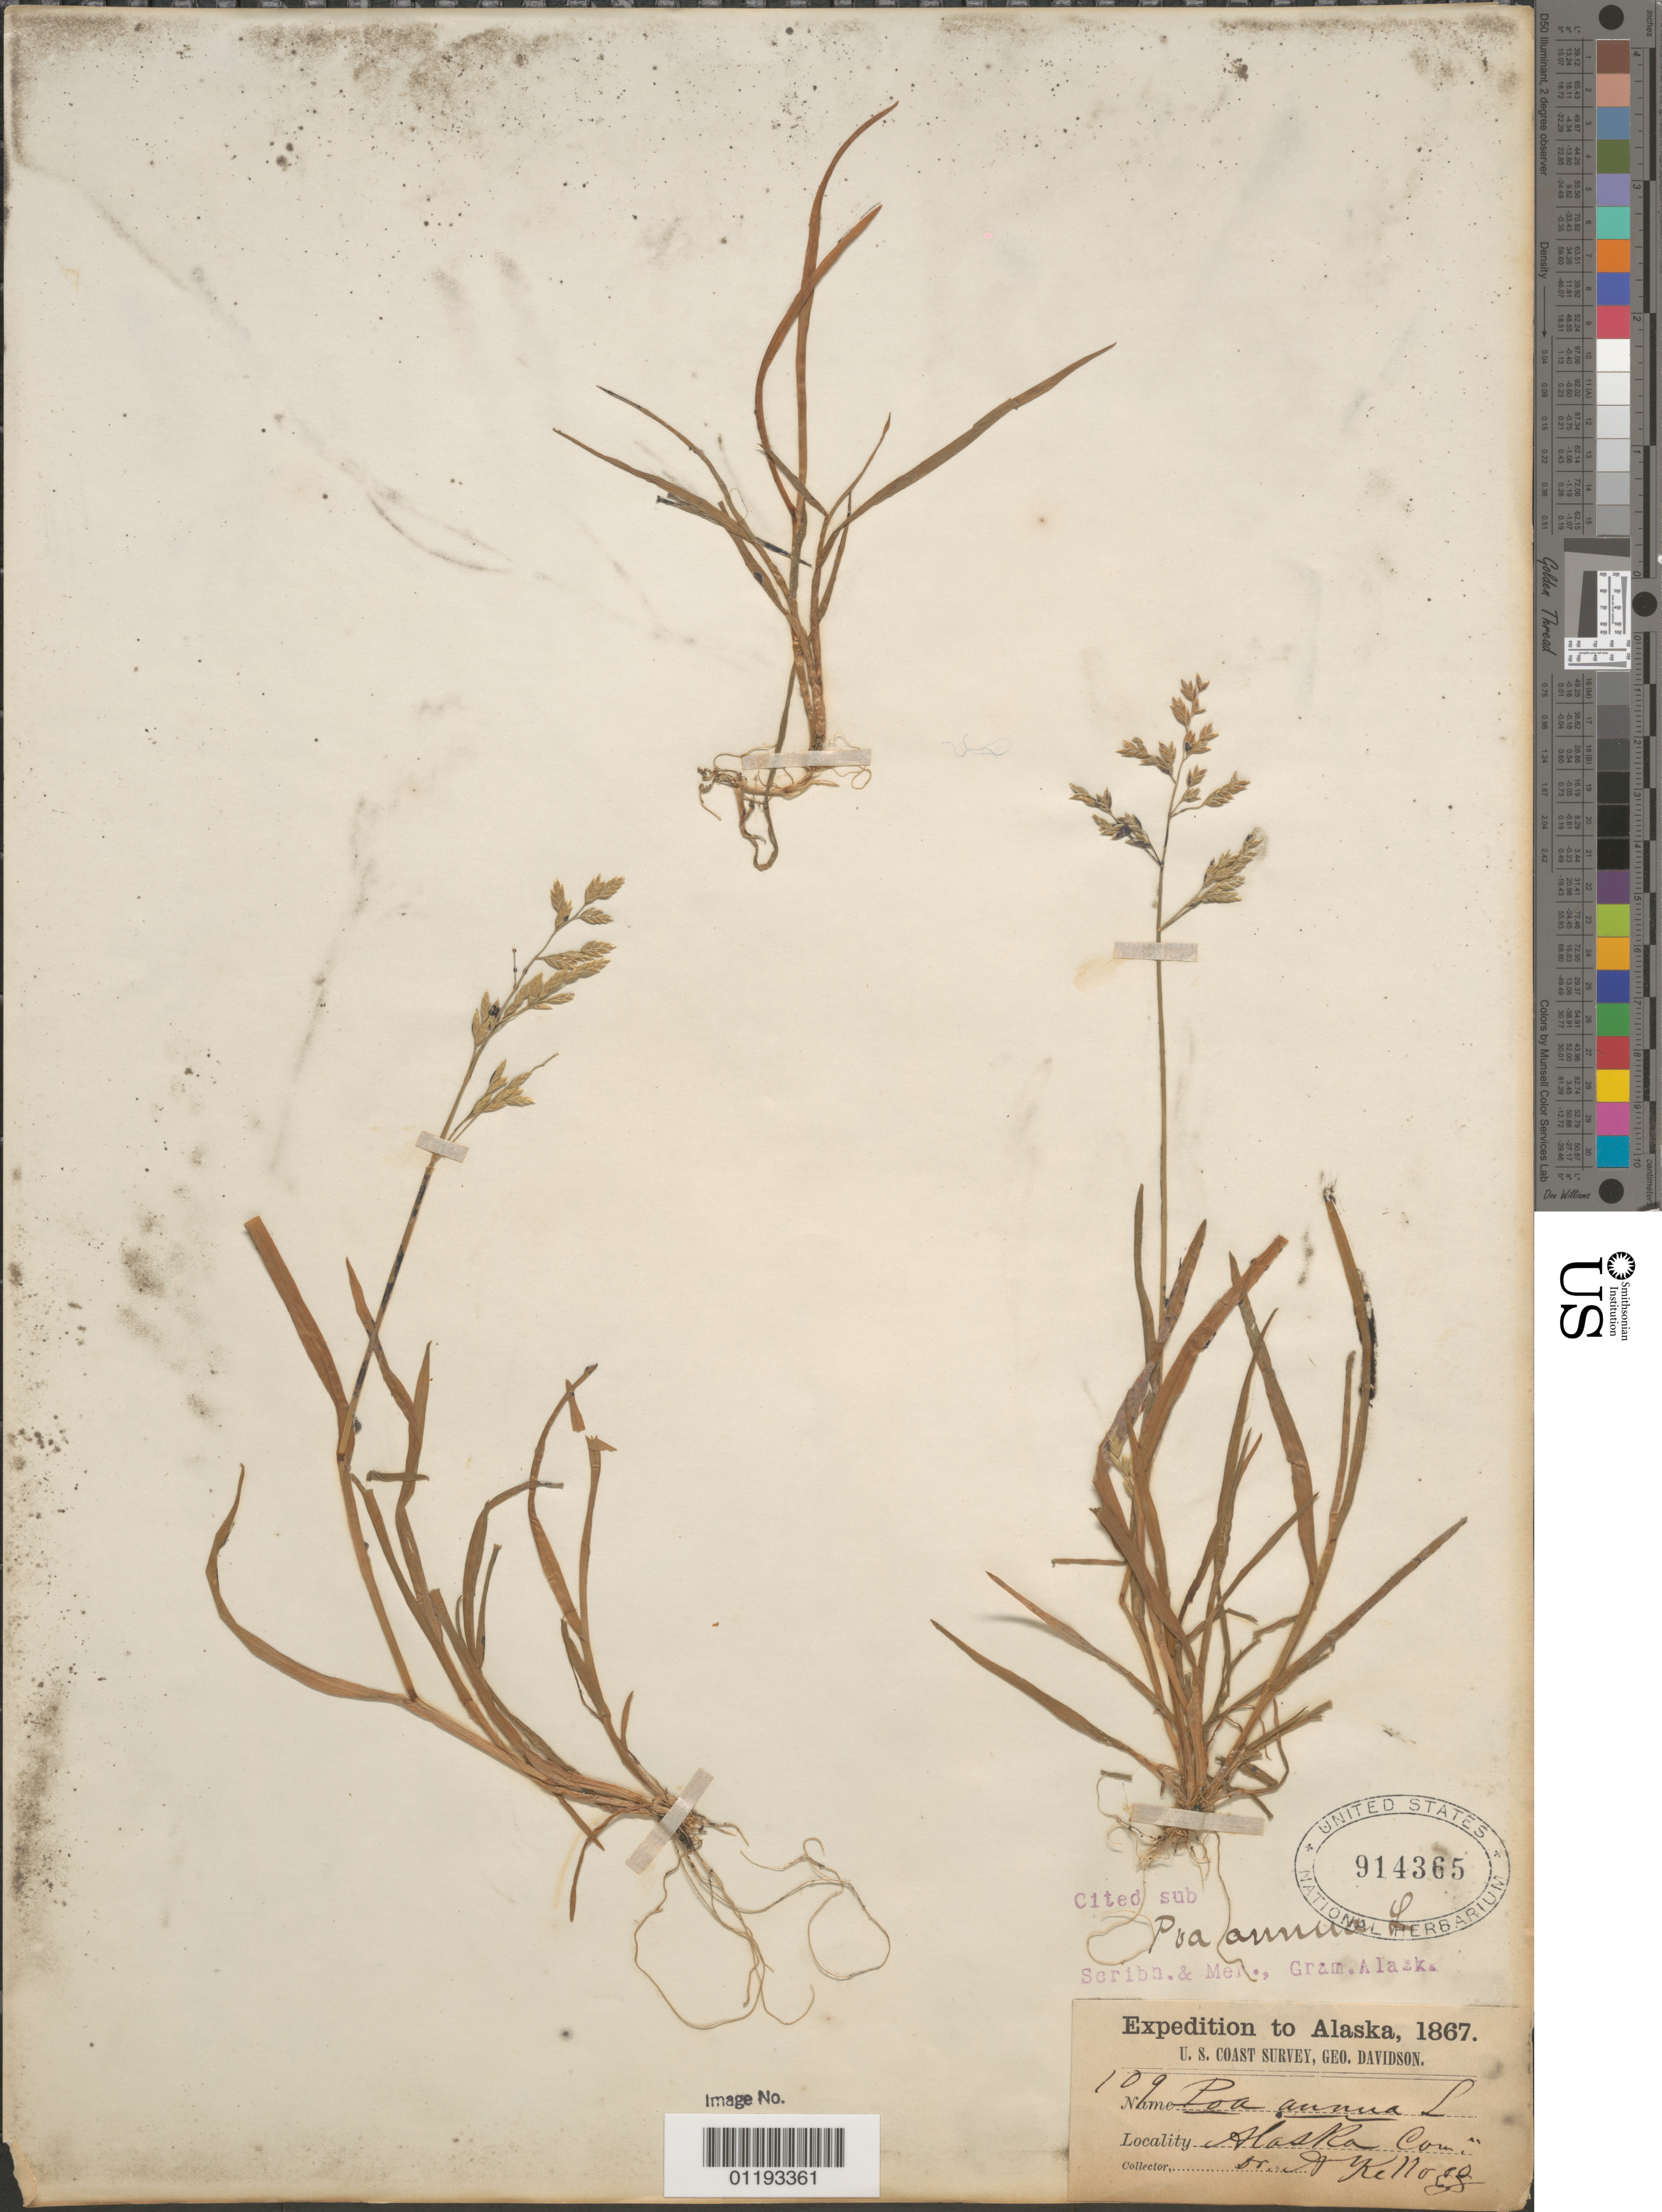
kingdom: Plantae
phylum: Tracheophyta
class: Liliopsida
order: Poales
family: Poaceae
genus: Poa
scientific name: Poa annua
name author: L.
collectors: A. Kellogg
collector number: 109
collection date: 1867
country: United States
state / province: Alaska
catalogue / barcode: US 914365